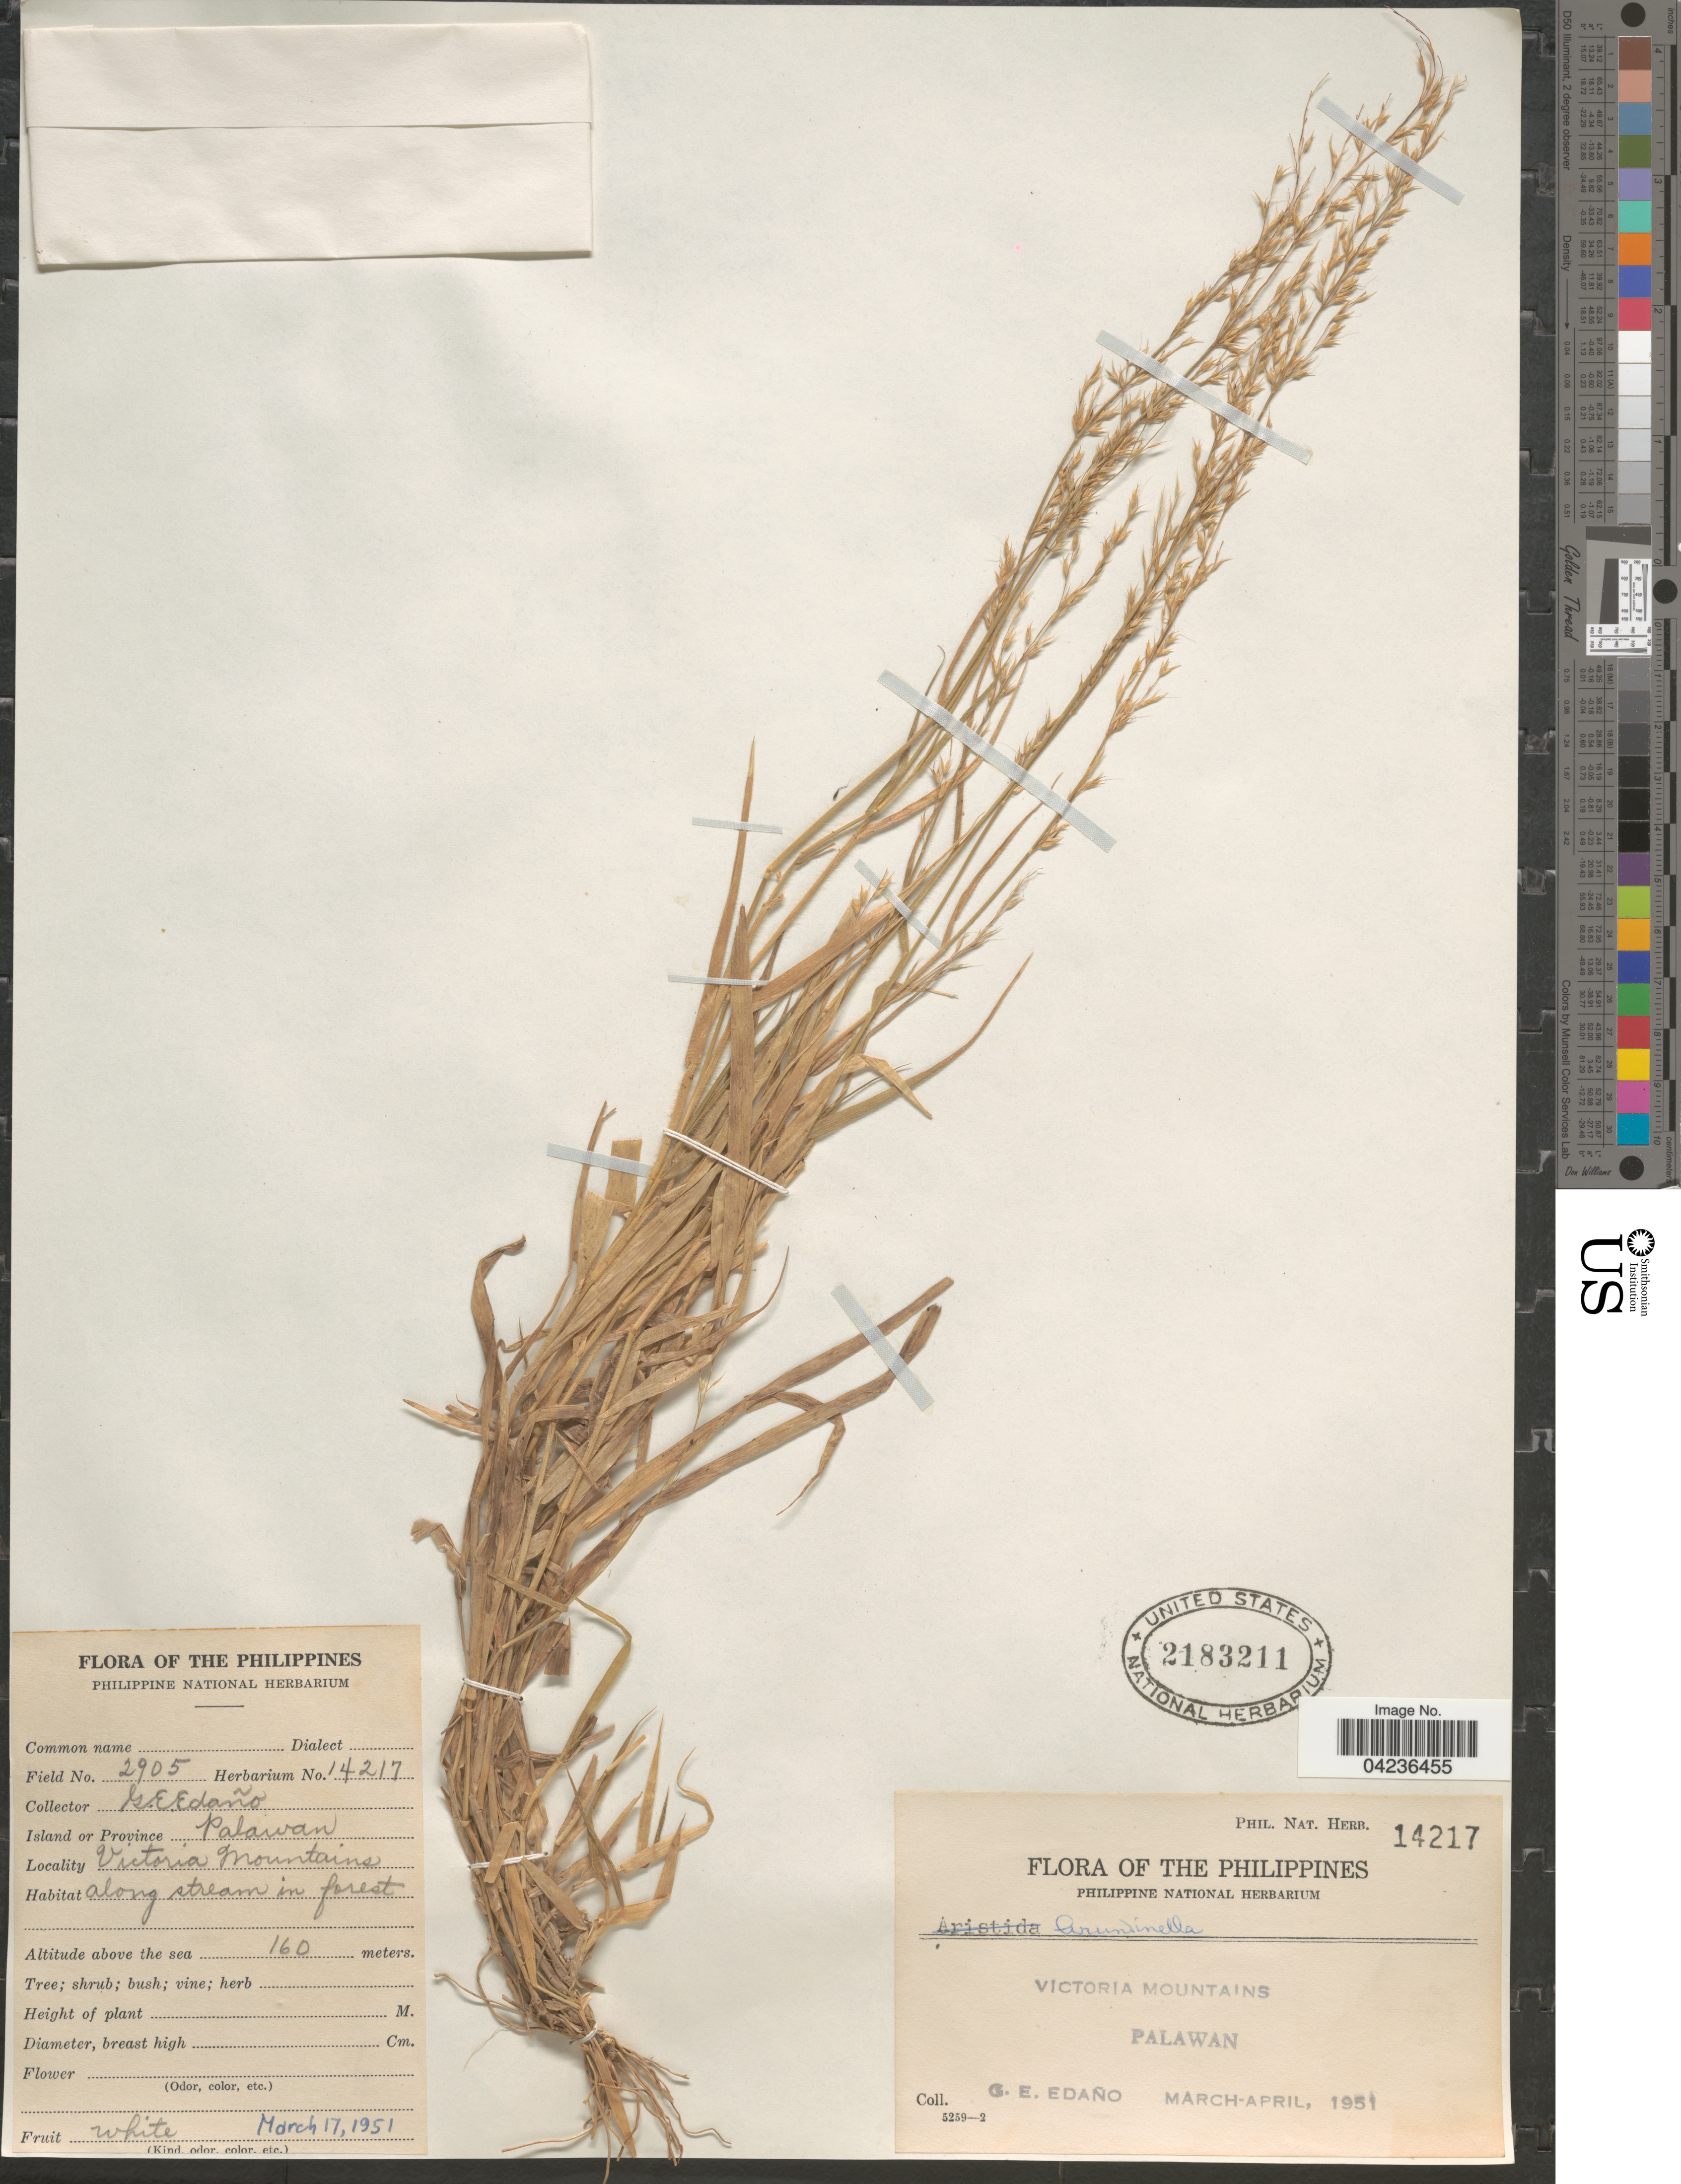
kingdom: Plantae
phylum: Tracheophyta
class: Liliopsida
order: Poales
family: Poaceae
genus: Arundinella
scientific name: Arundinella sp.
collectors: G. E. Edaño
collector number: Phil. Nat. Herb. 14217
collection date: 1951-03/1951-04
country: Philippines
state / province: Mimaropa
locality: Island or Province Palawan. Victoria Mountains. Along stream in forest. Palawan.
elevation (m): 160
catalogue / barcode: US 2183211